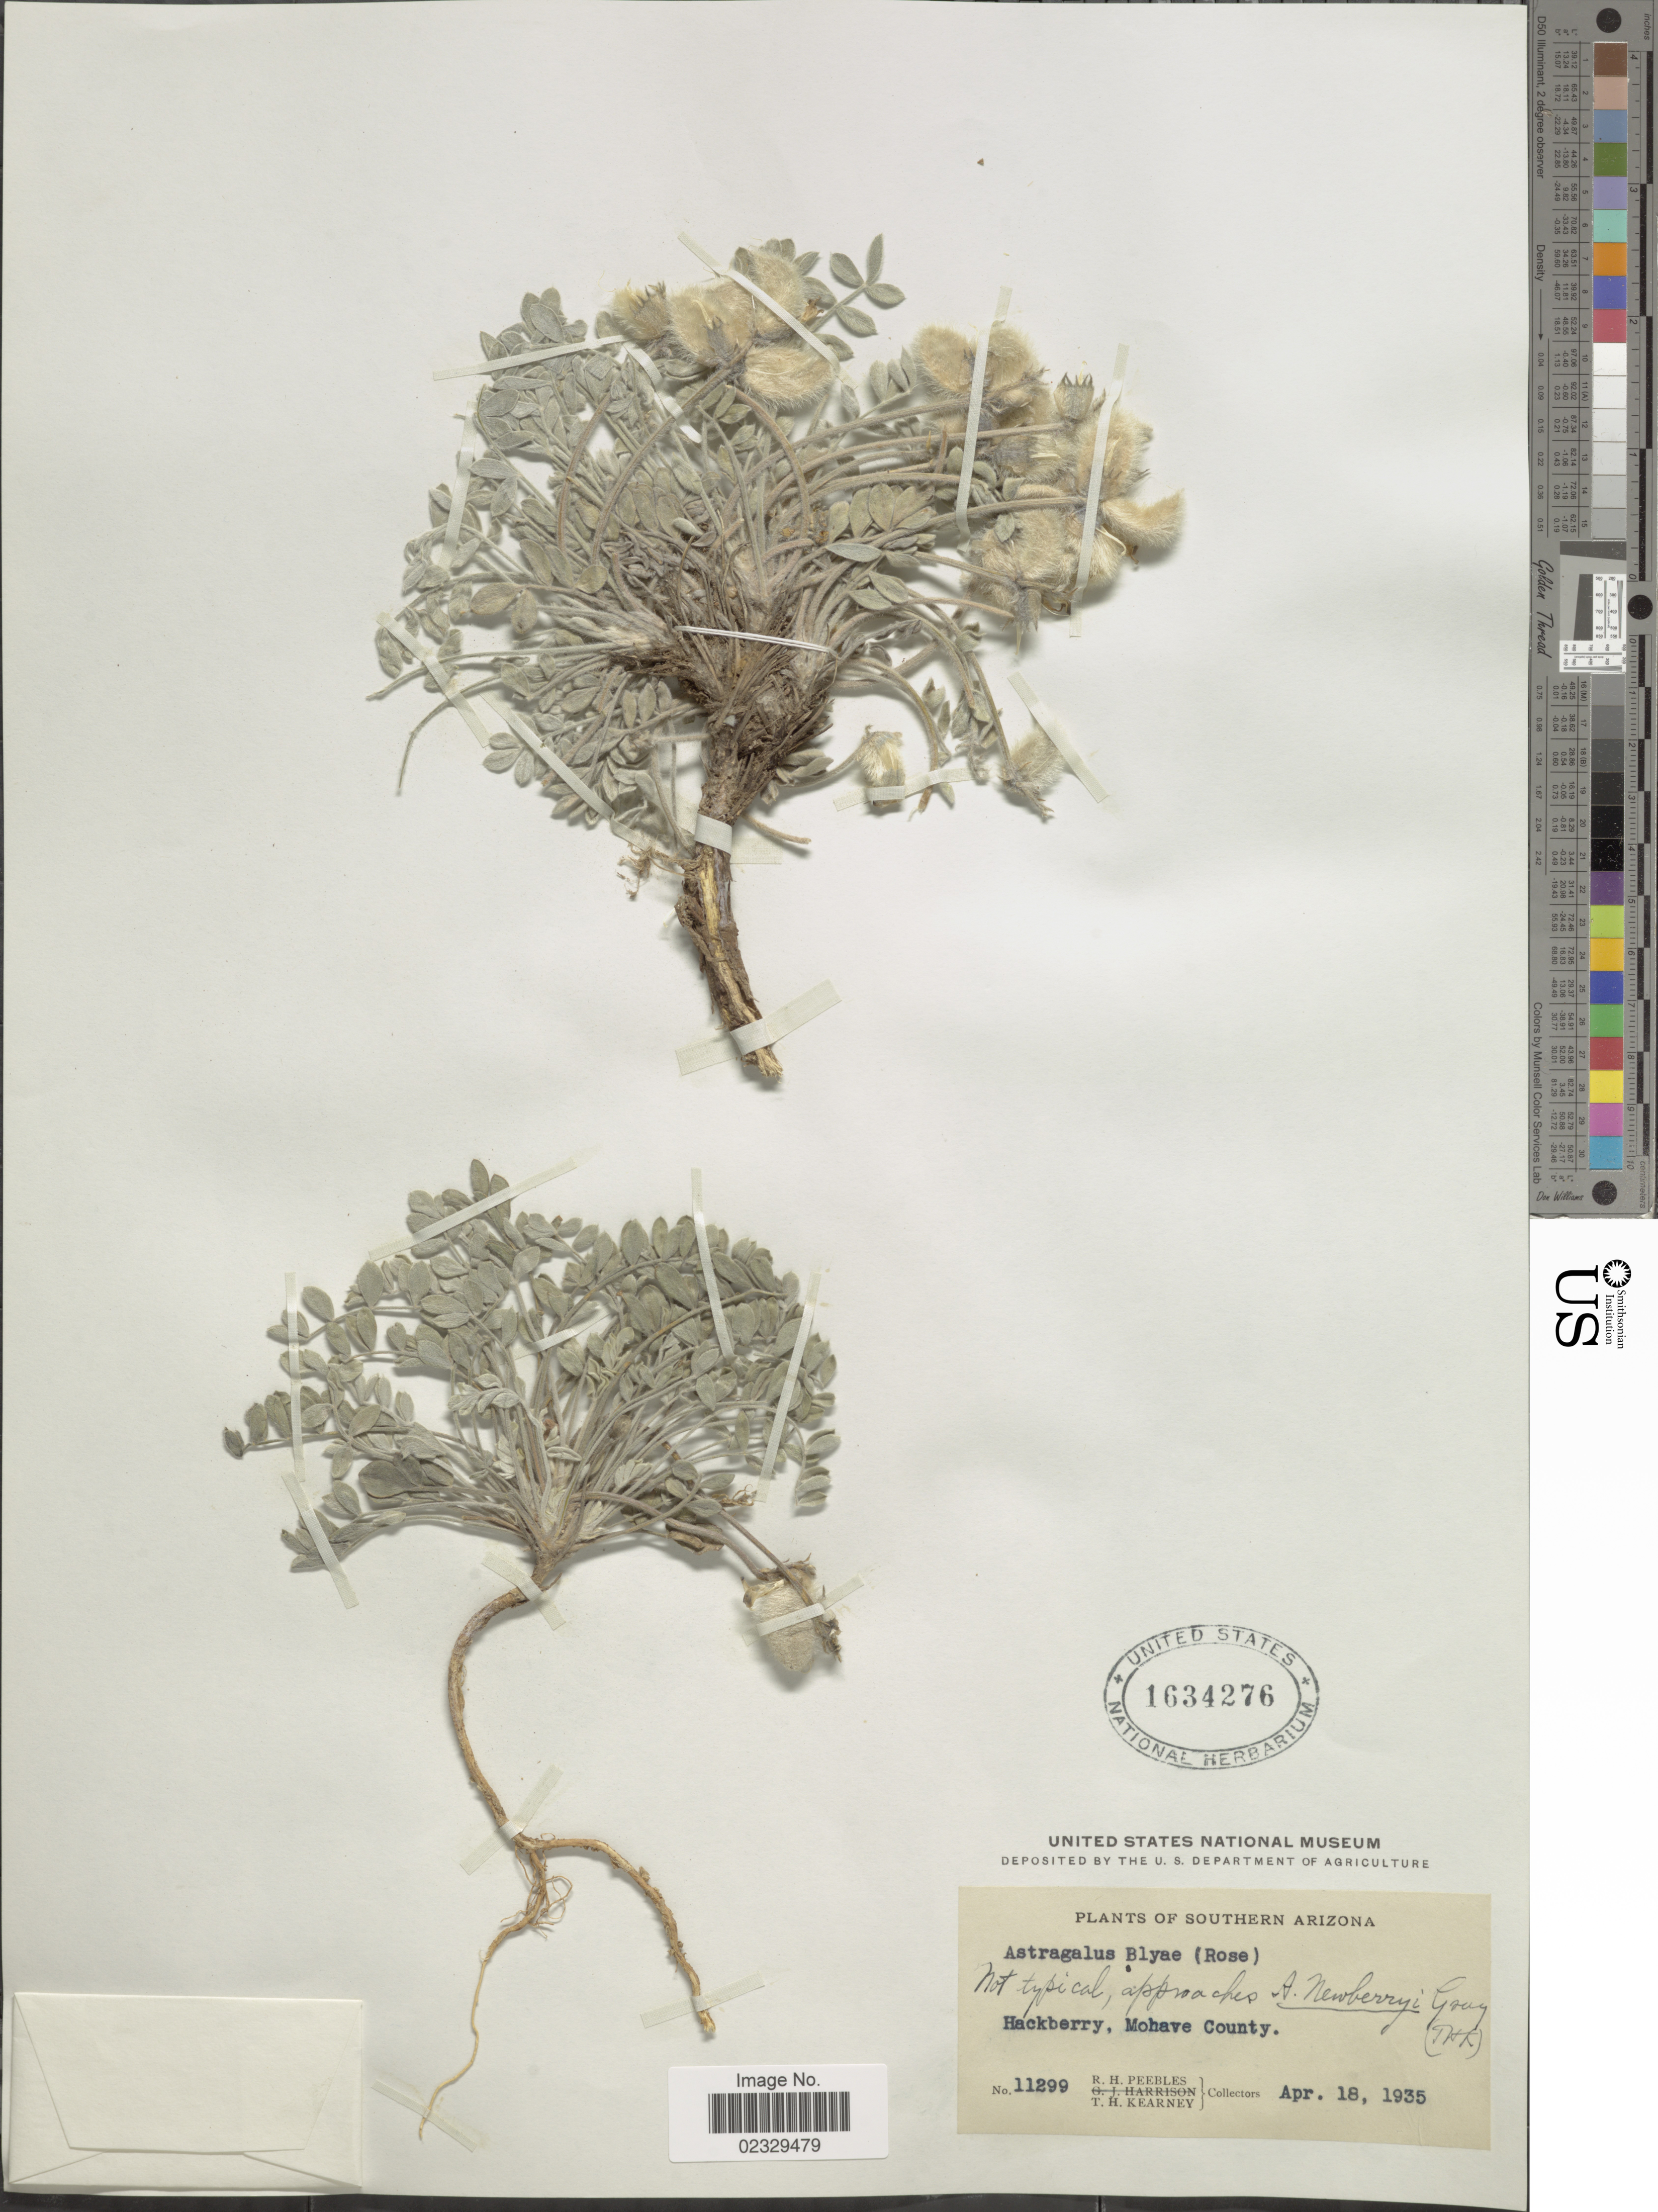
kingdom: Plantae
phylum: Tracheophyta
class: Magnoliopsida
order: Fabales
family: Fabaceae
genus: Astragalus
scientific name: Astragalus blyae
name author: (Rose & Rydb.) Tidestr.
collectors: R. H. Peebles & T. H. Kearney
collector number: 11299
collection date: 1935-04-18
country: United States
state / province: Arizona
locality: Southern Arizona. Hackberry, Mohave County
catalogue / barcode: US 1634276